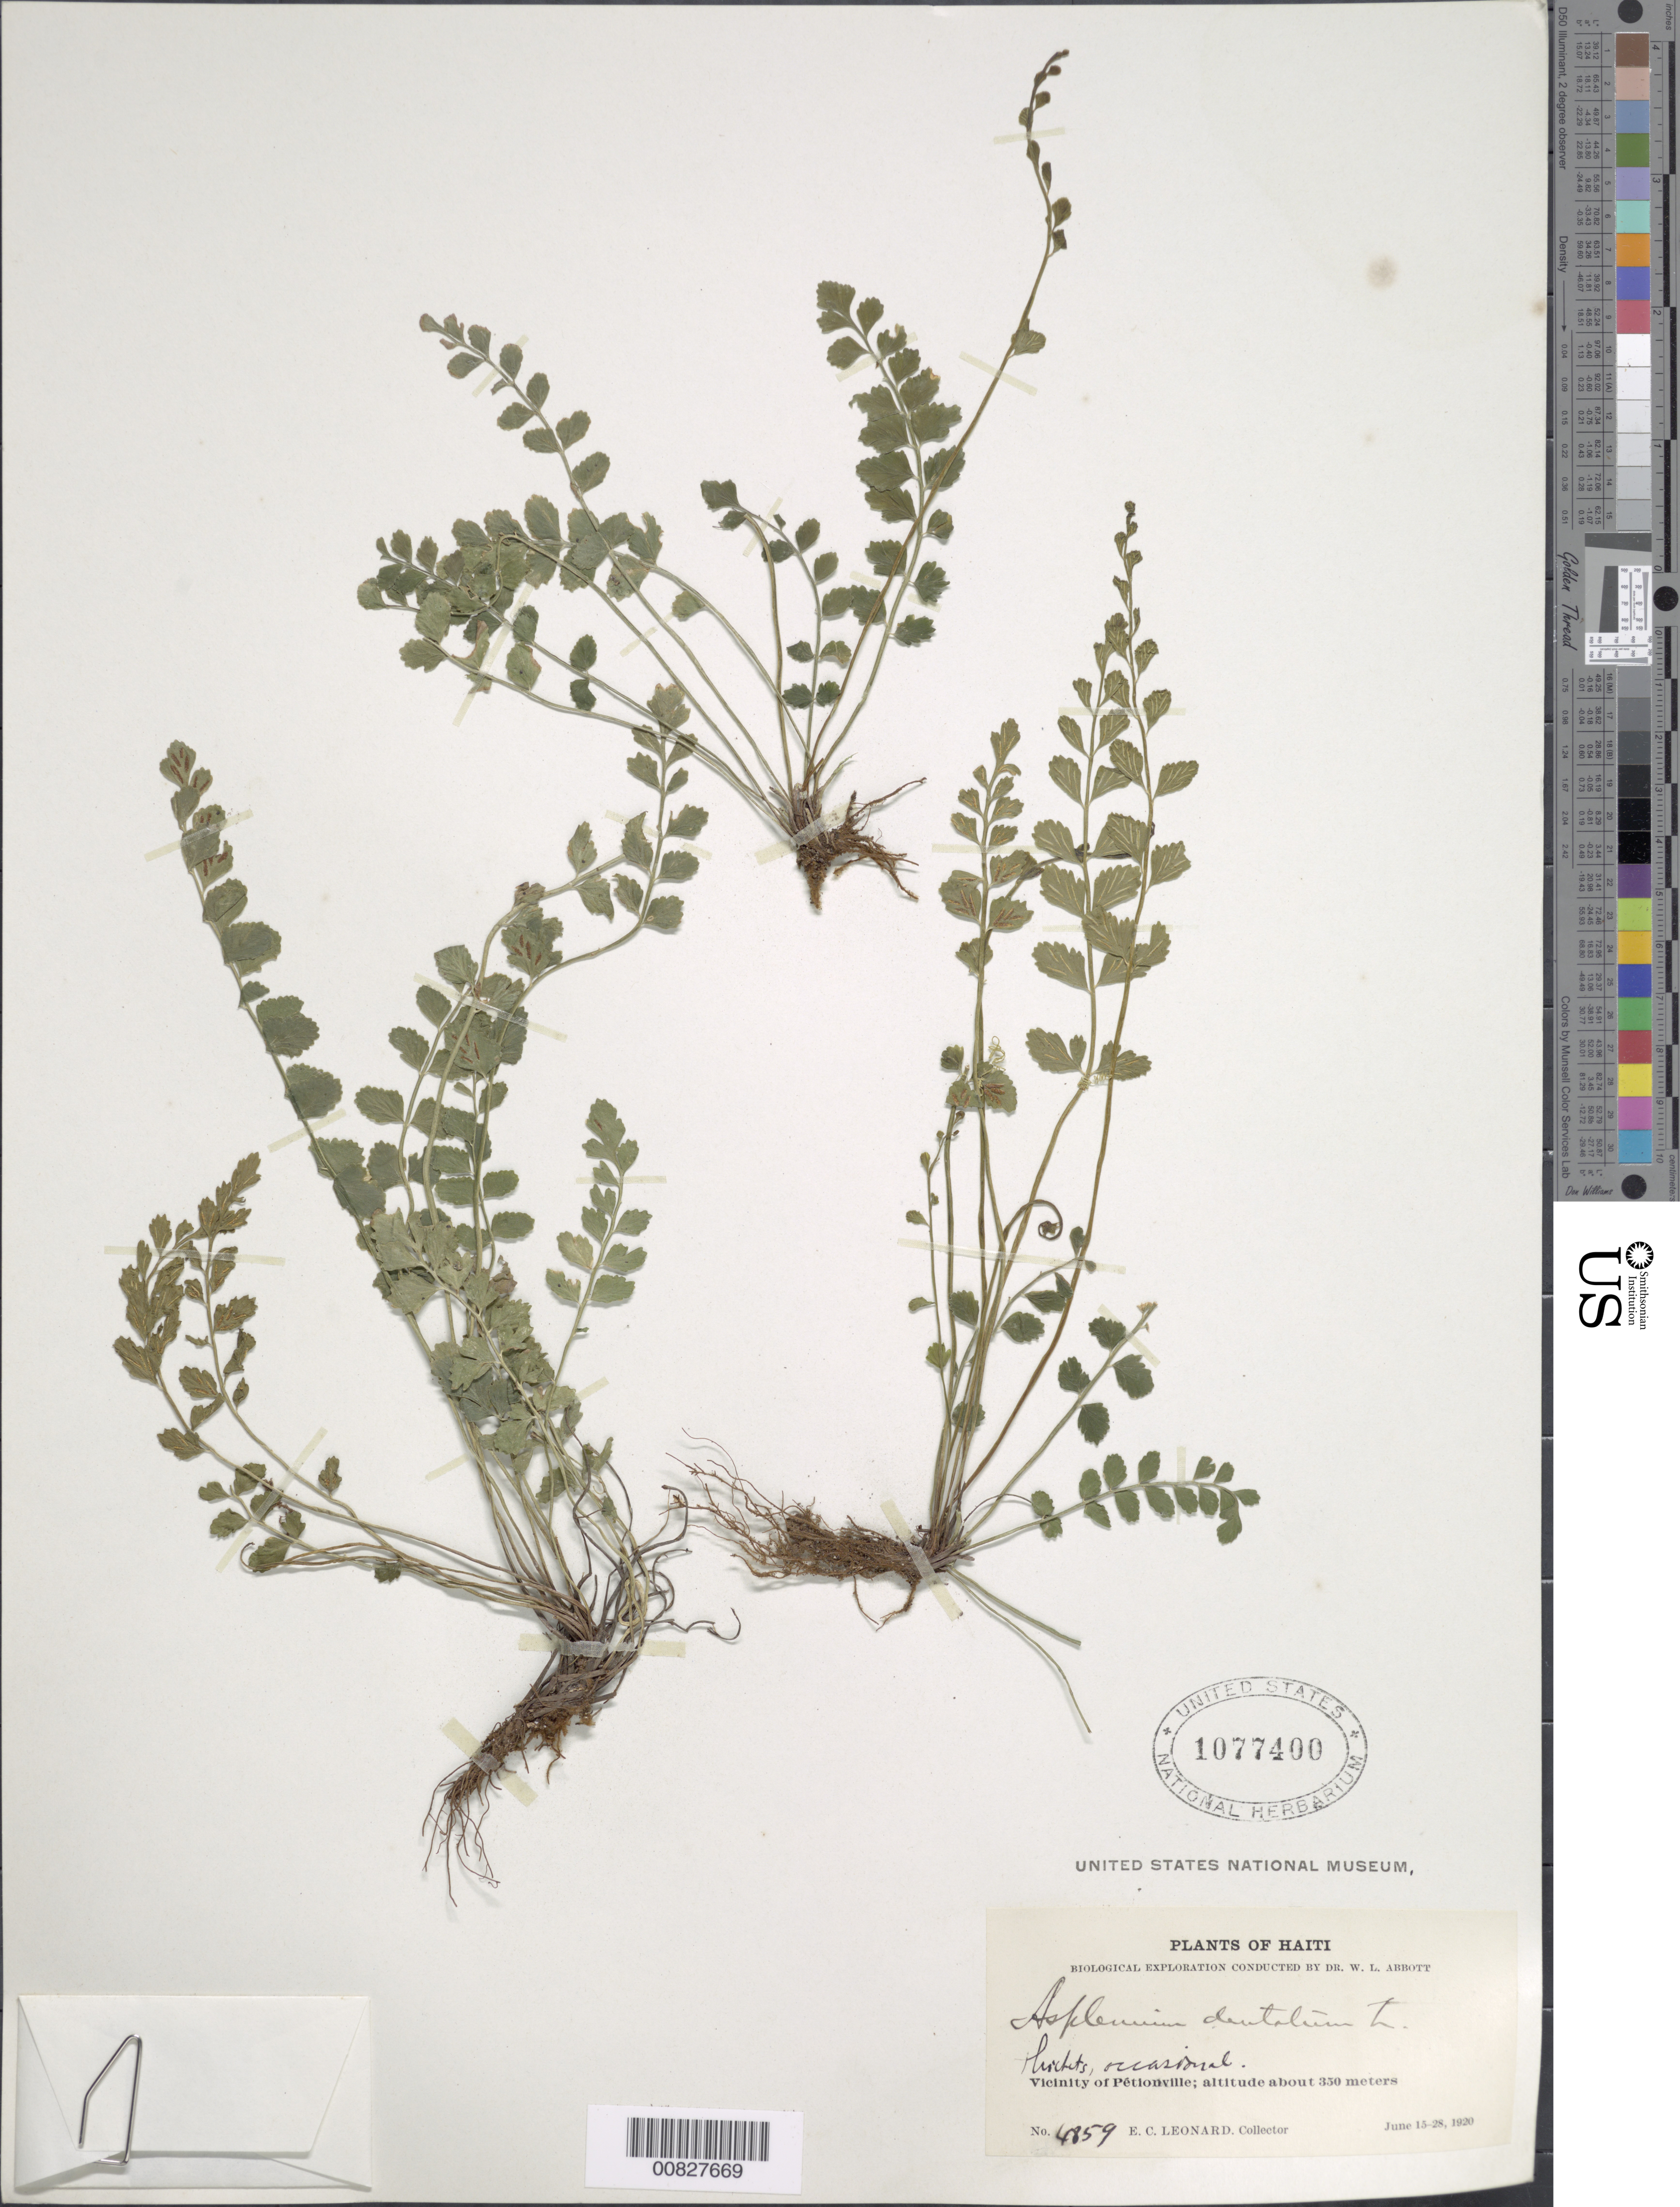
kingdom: Plantae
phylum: Tracheophyta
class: Polypodiopsida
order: Polypodiales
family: Aspleniaceae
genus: Asplenium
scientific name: Asplenium trichomanes-dentatum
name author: L.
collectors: E. C. Leonard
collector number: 4859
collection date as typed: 15 Jun 1920 to 28 Jun 1920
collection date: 1920-06-15/1920-06-28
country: Haiti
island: Hispaniola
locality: Pétionville vicinity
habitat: Thickets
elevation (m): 350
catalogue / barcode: US 1077400